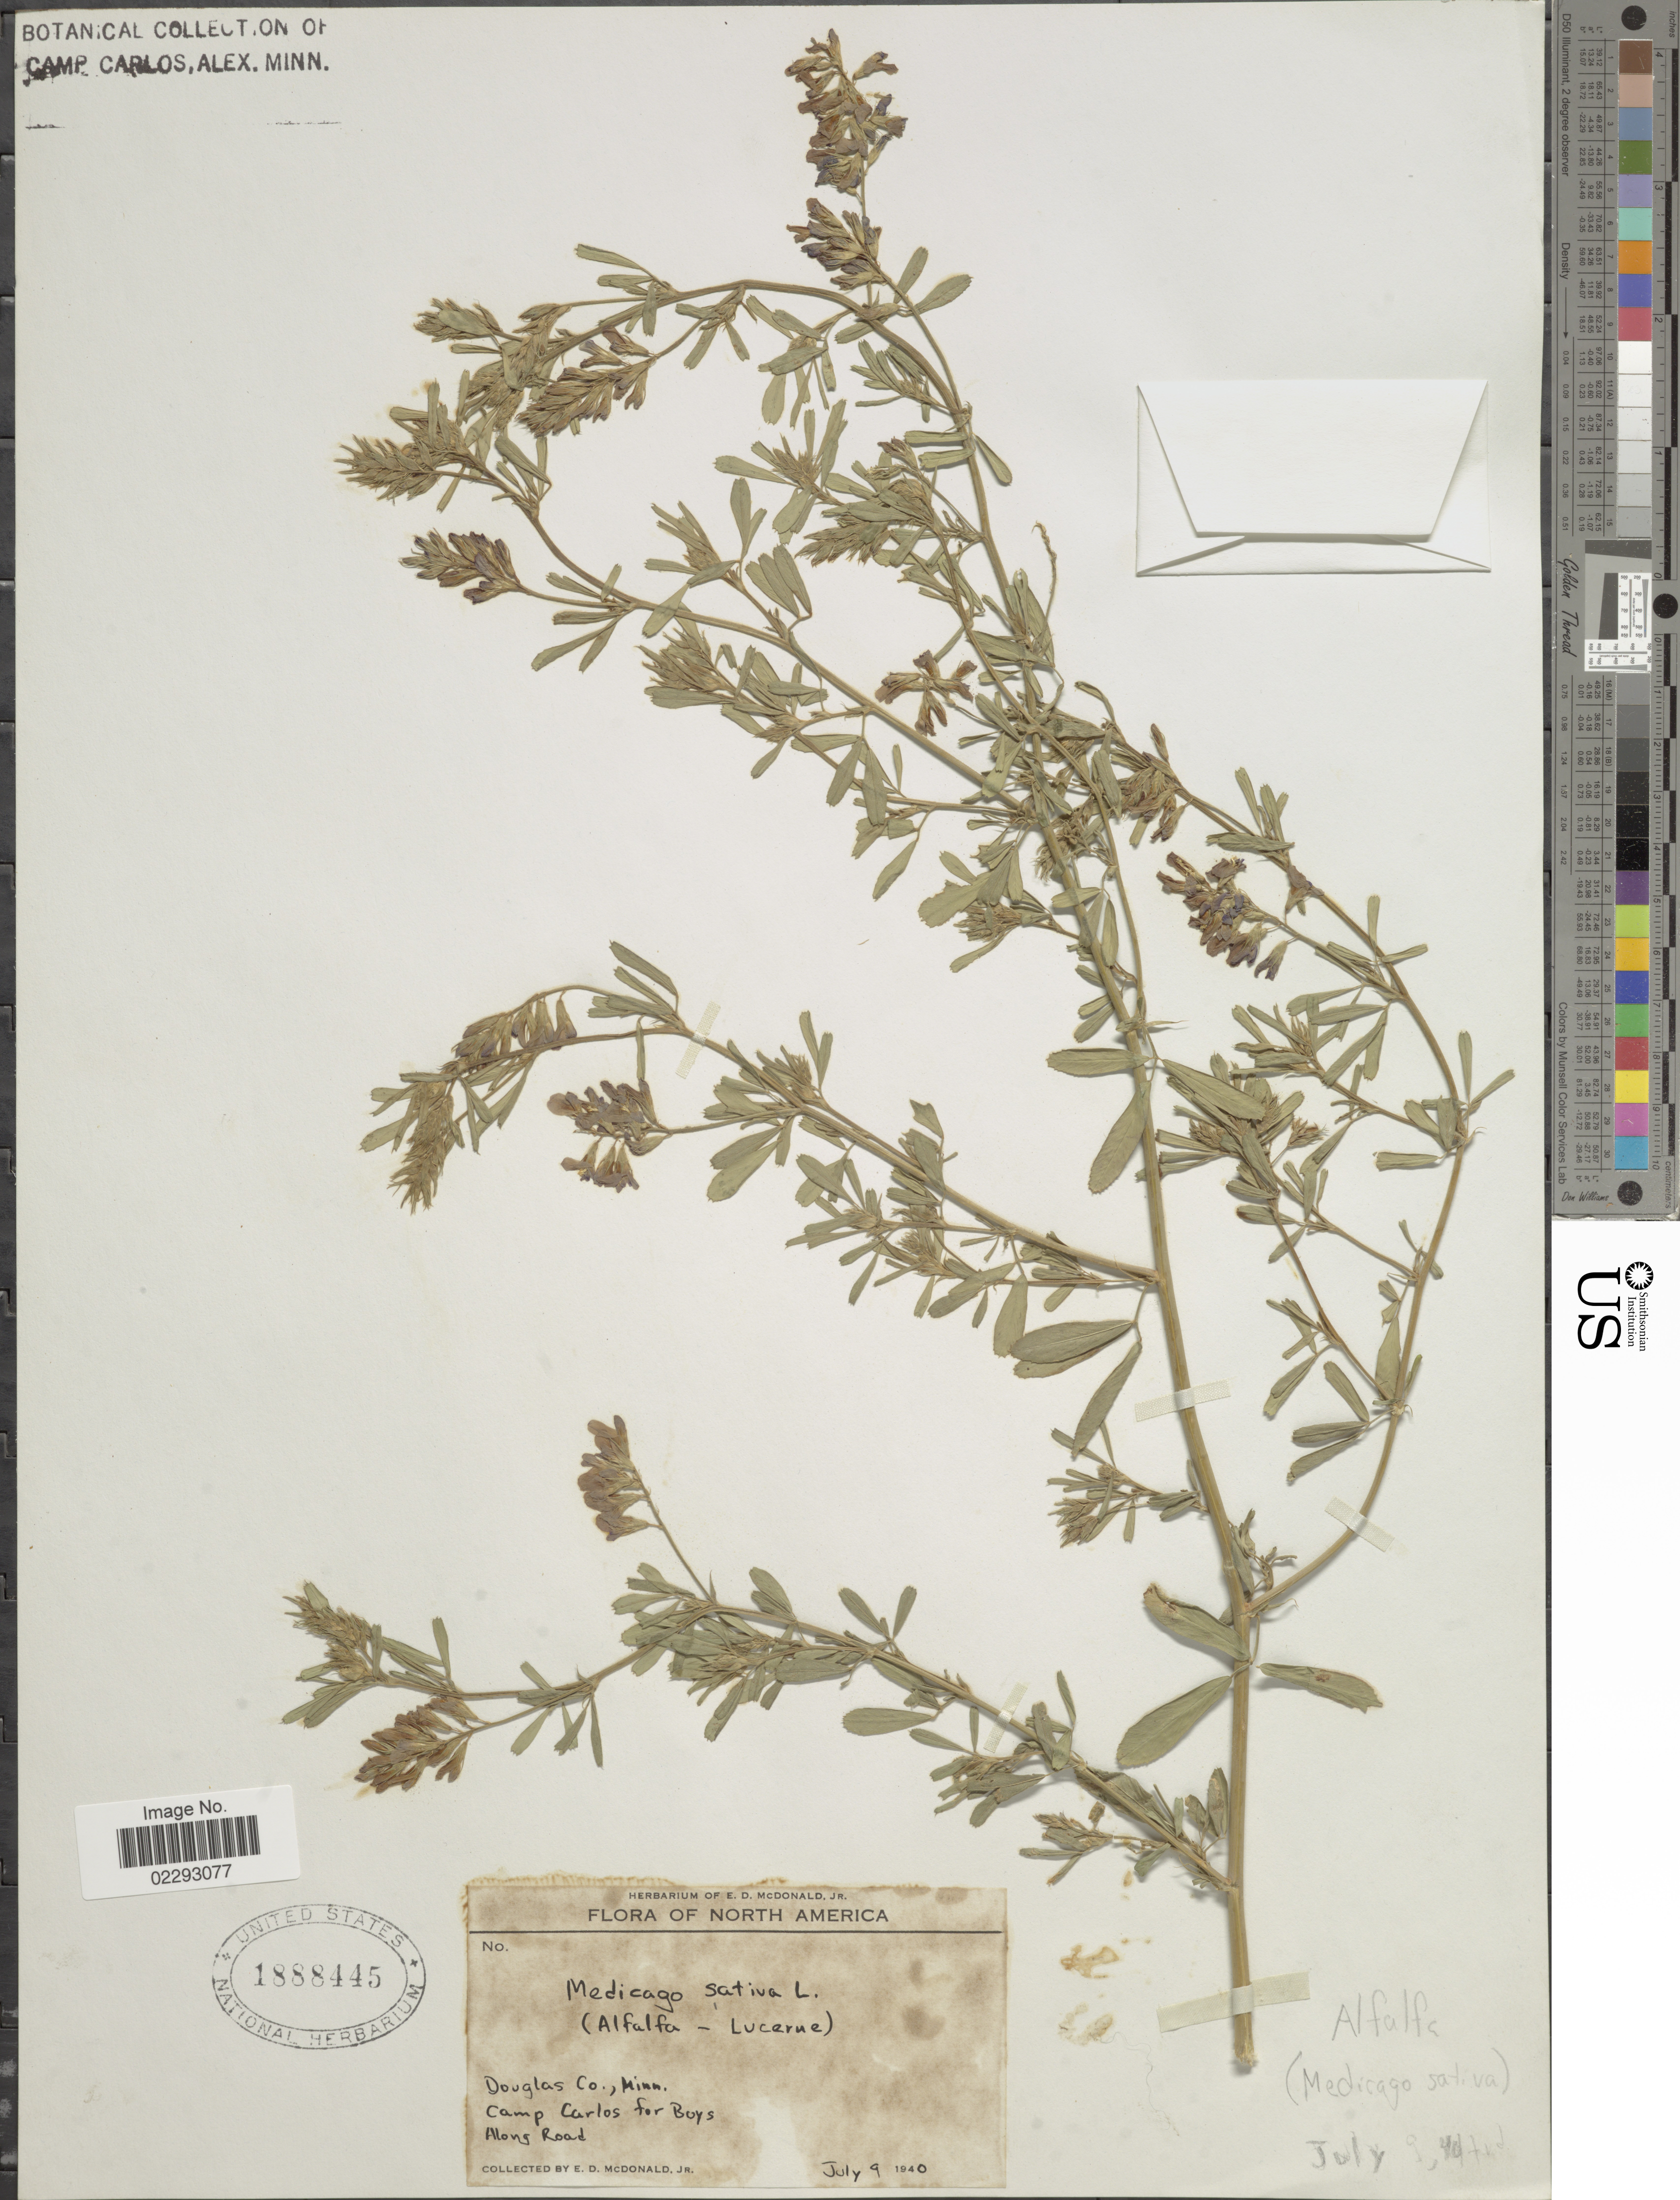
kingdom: Plantae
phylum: Tracheophyta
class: Magnoliopsida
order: Fabales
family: Fabaceae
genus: Medicago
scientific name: Medicago sativa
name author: L.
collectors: E. D. McDonald Jr.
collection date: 1940-07-09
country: United States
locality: Douglas Co., Camp Carlos for Boys Along road. North America.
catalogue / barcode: US 1888445